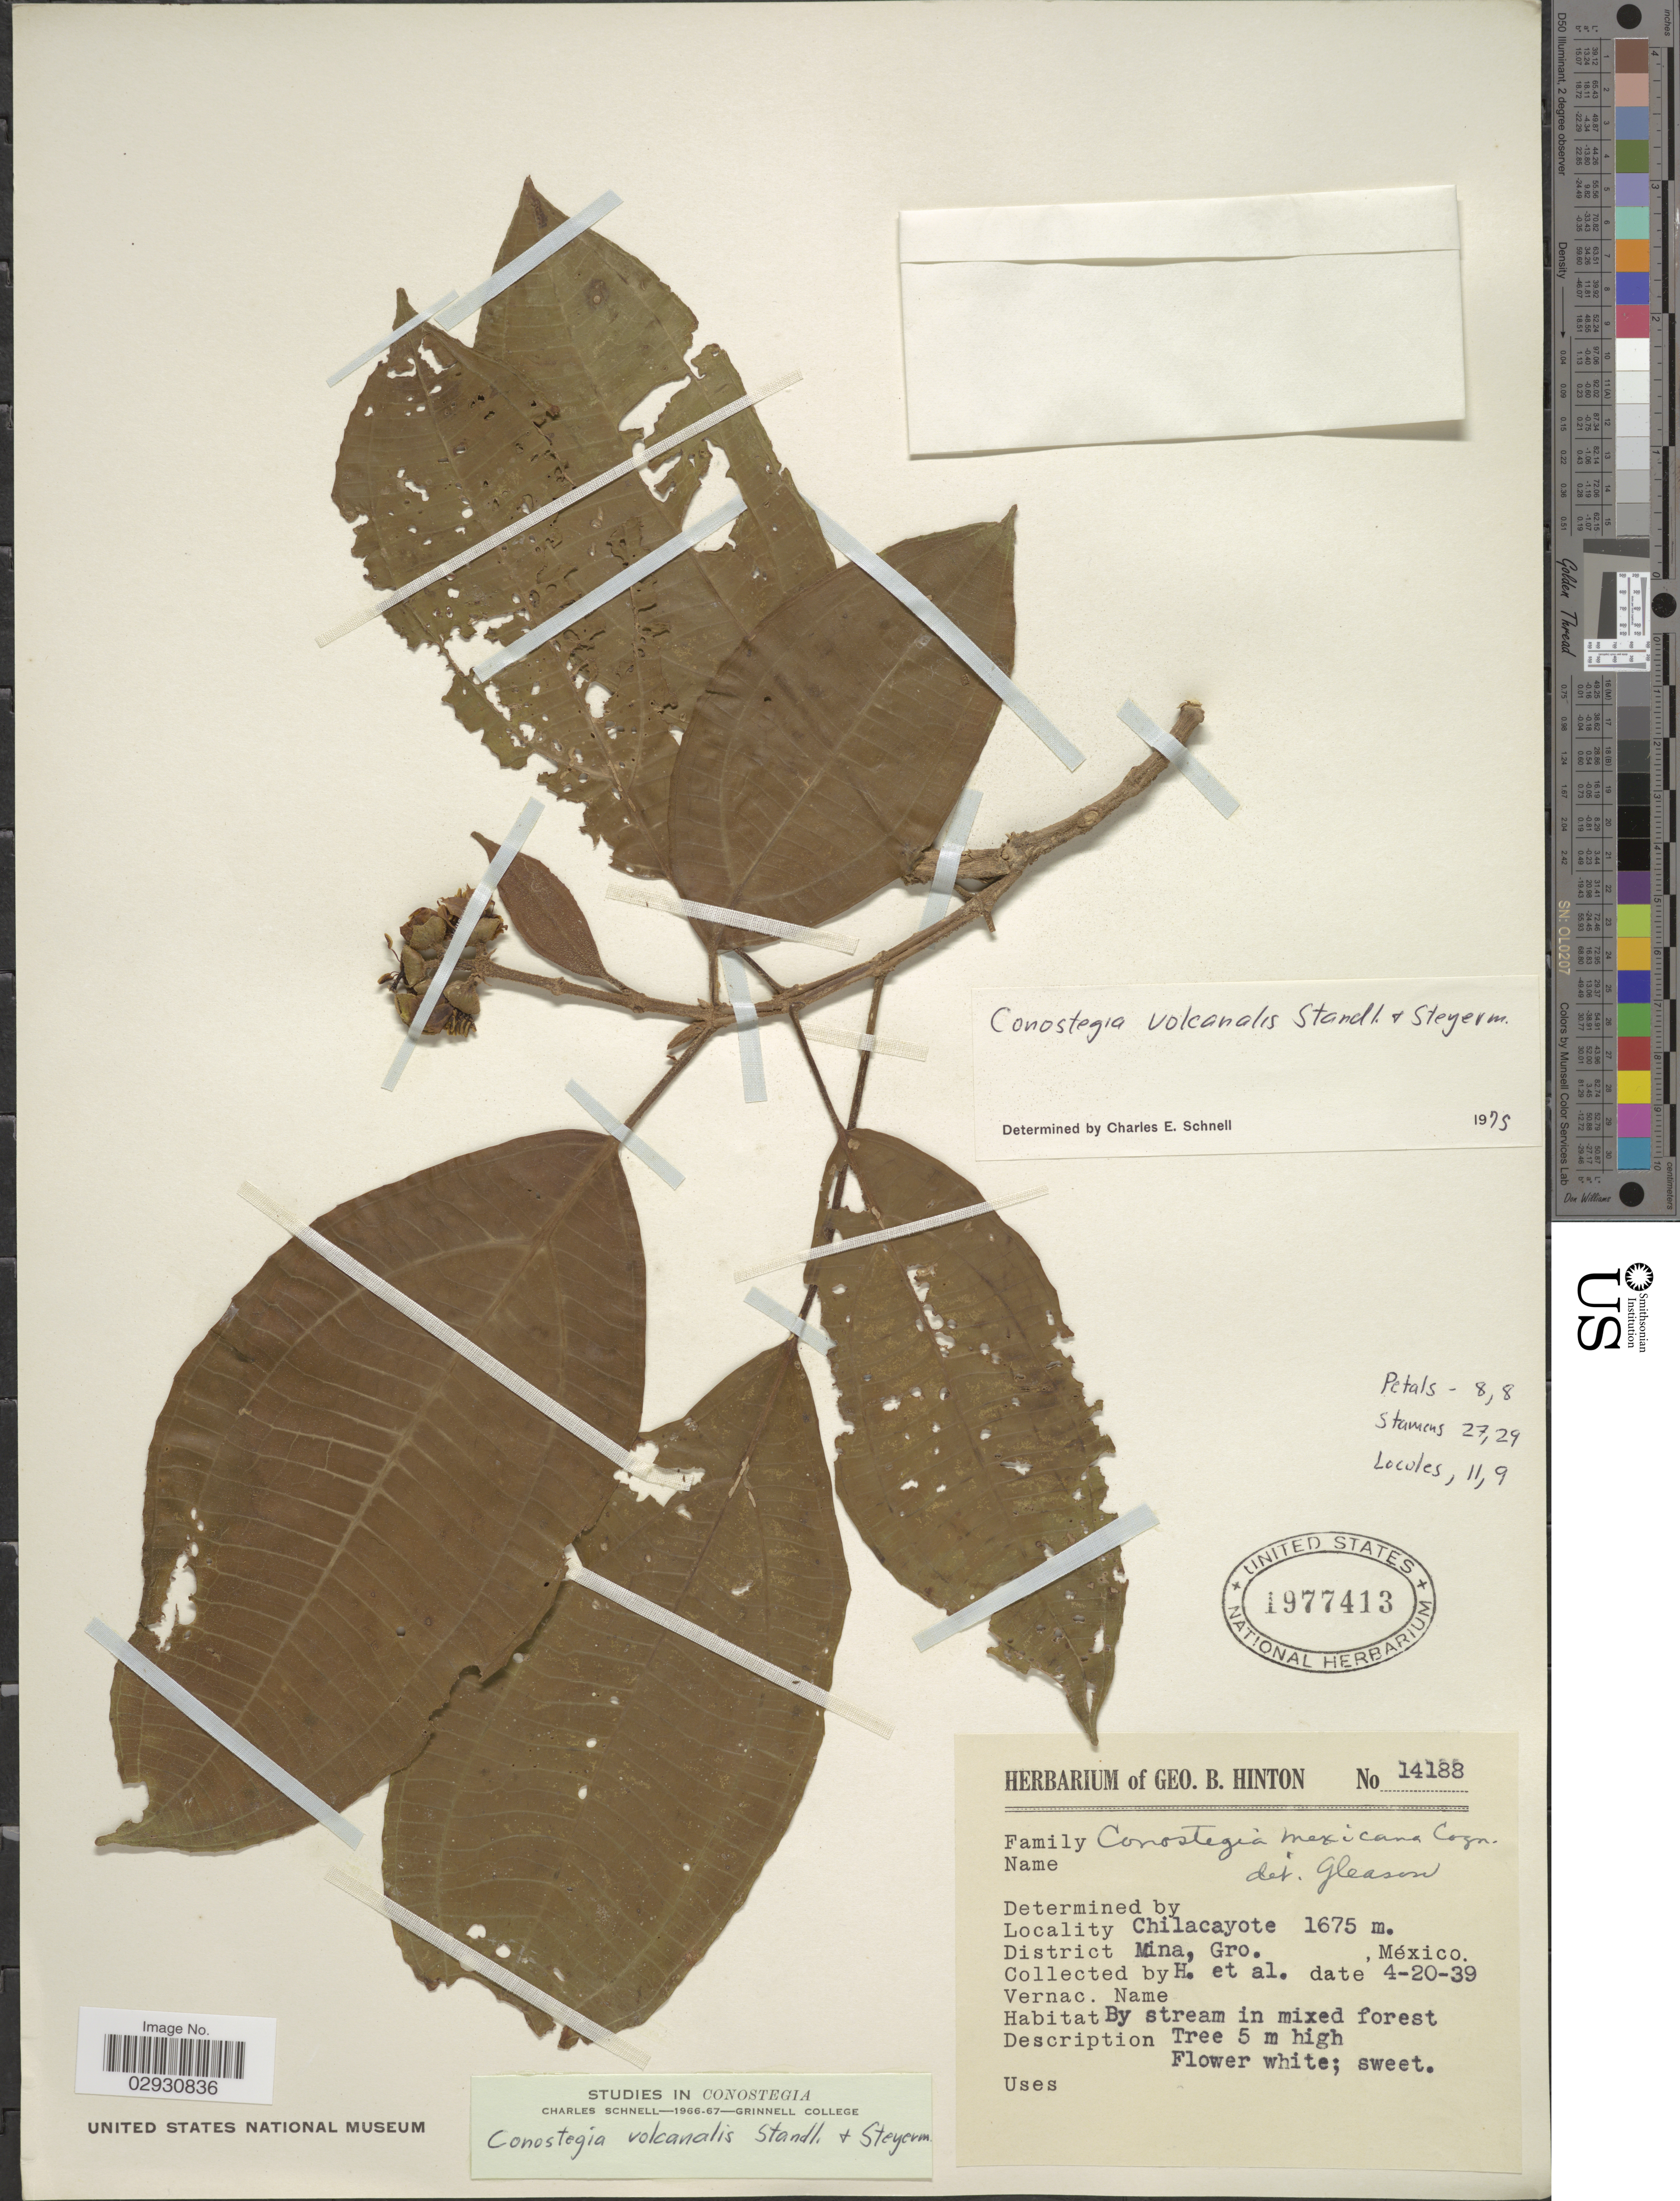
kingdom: Plantae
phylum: Tracheophyta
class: Magnoliopsida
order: Myrtales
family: Melastomataceae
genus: Conostegia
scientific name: Conostegia volcanalis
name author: Standl. & Steyerm.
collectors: G. B. Hinton & et al.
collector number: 14188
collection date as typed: Transcribed d/m/y: 20/4/39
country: Mexico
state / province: Guerrero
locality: Chilacayote. District Mina, Gro.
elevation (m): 1675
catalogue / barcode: US 1977413